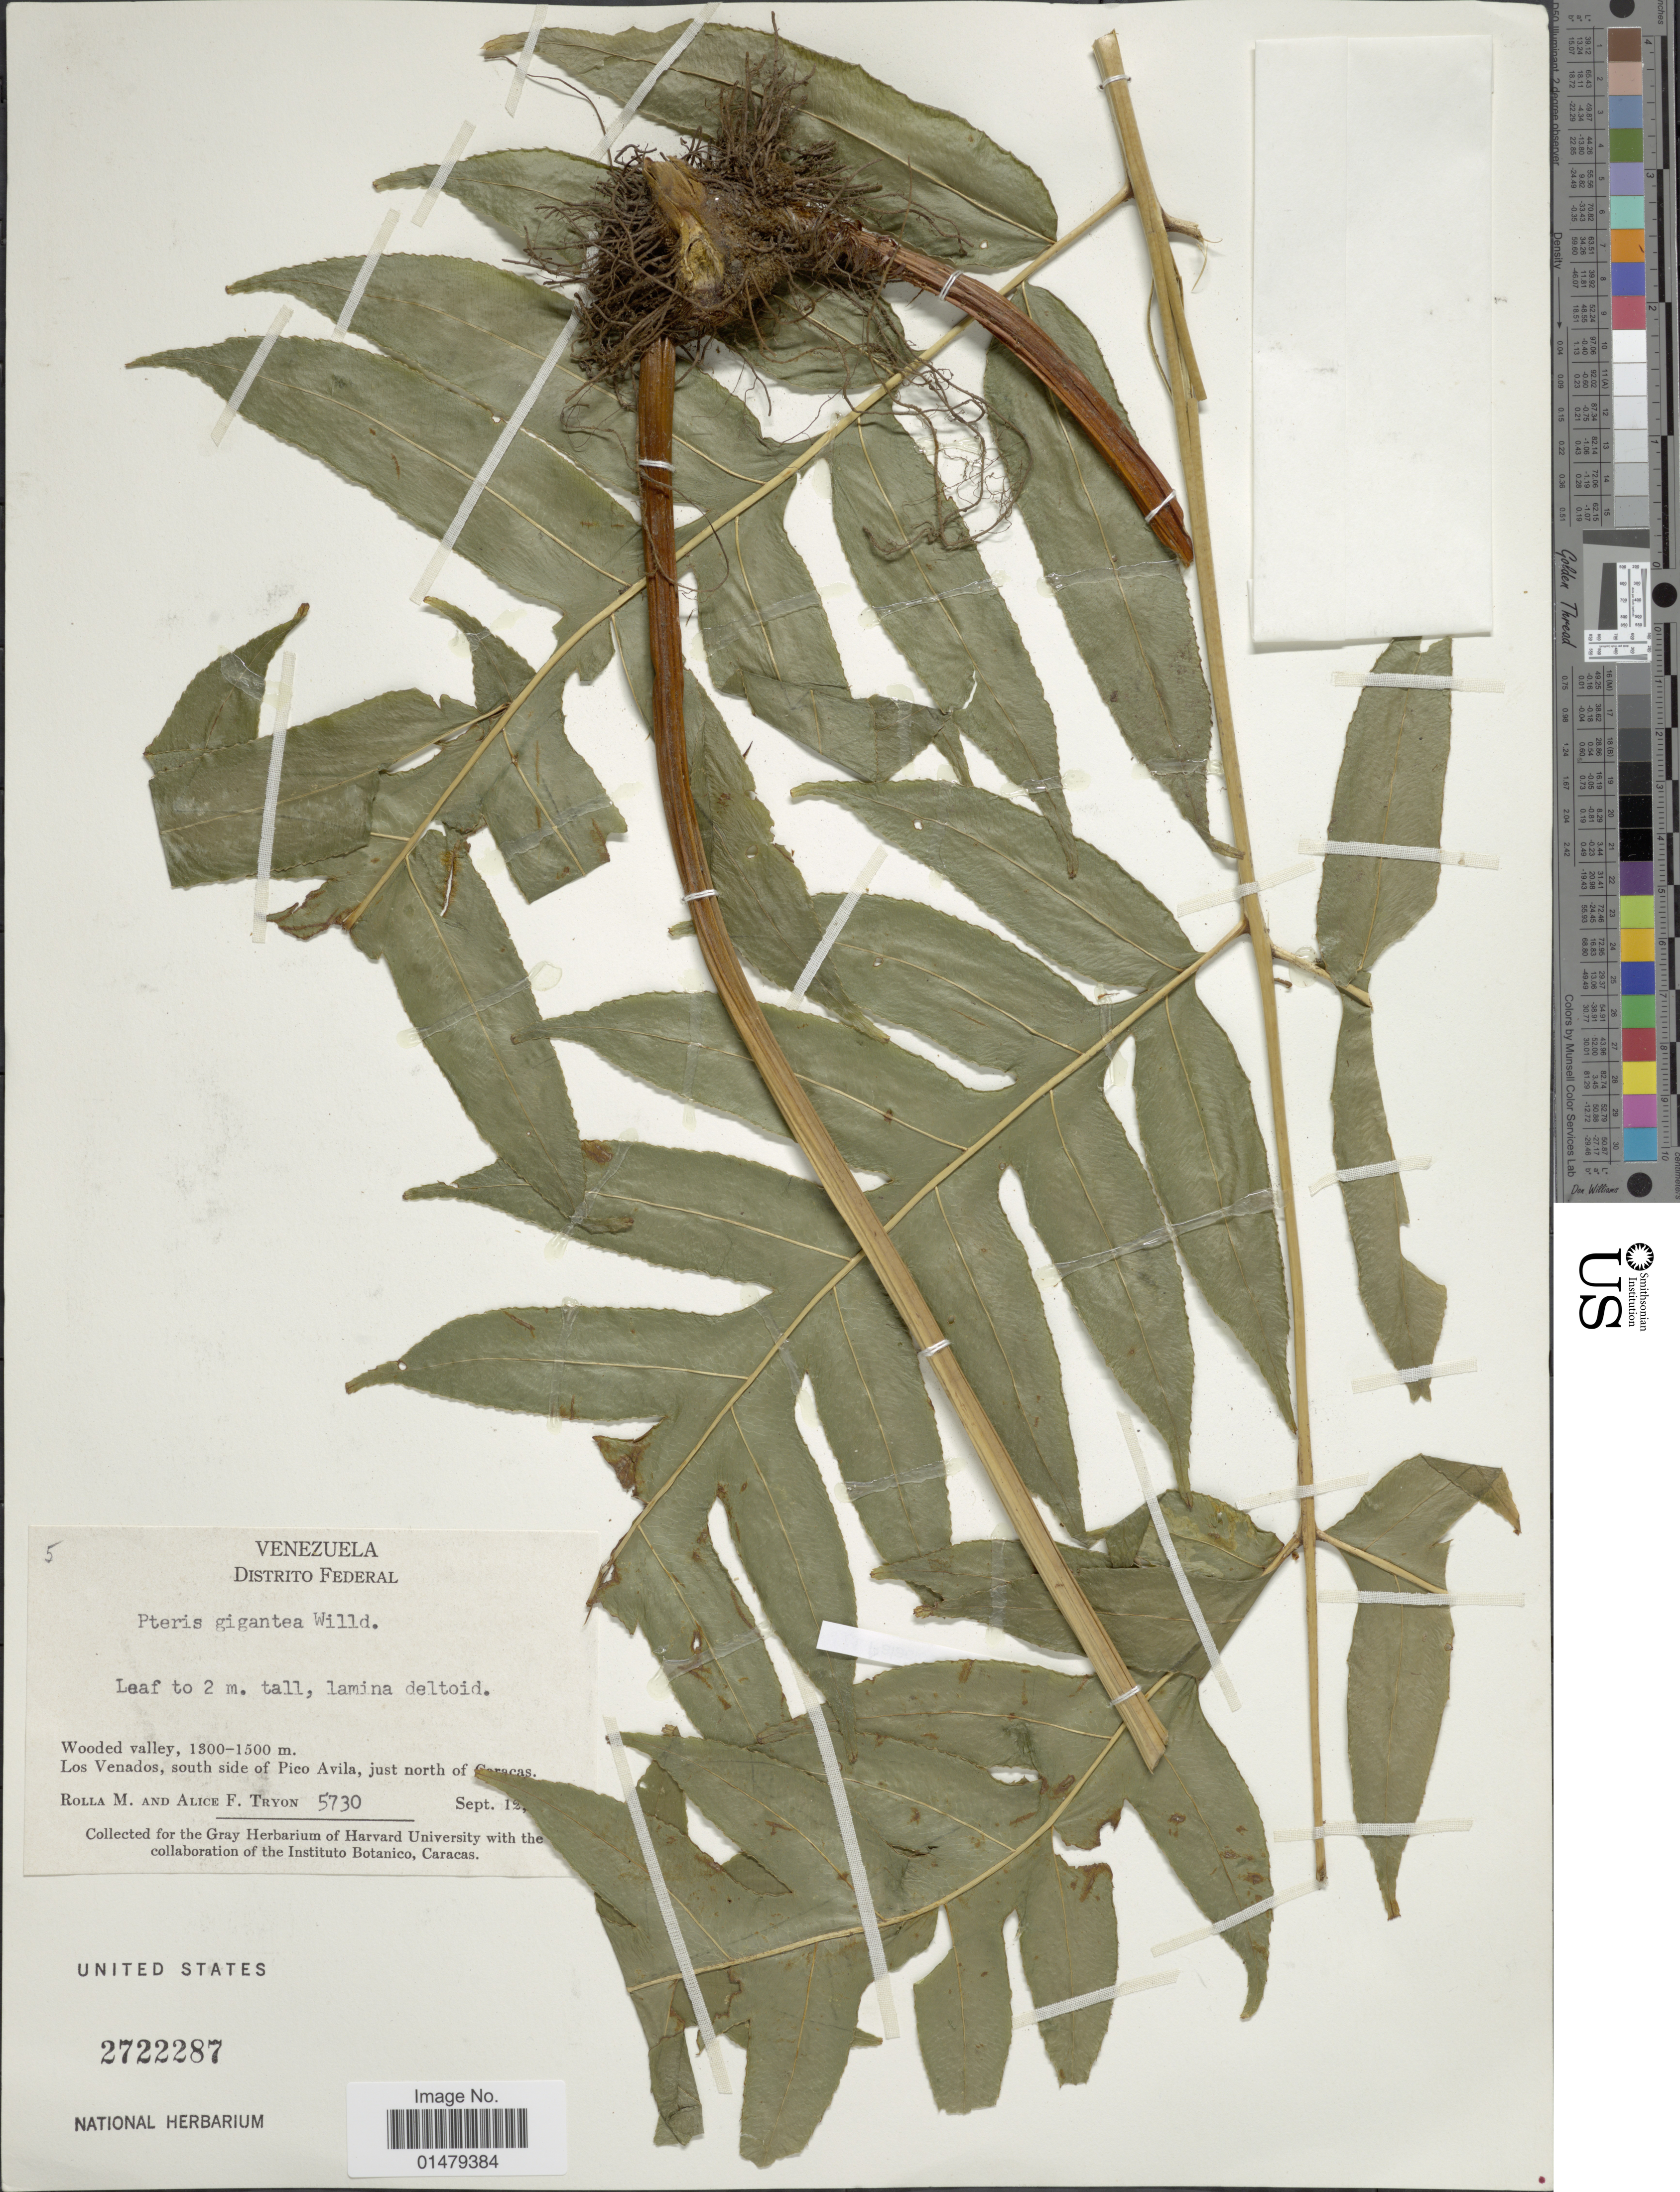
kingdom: Plantae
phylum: Tracheophyta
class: Polypodiopsida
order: Polypodiales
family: Pteridaceae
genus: Pteris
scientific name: Pteris gigantea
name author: Willd.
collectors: M. Rolla & A. F. Tryon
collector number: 5730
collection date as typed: Transcribed d/m/y: /9/19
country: Venezuela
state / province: Distrito Federal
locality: Distrito Federal. Los Venados, south side of Pico Avila, just north of Caracas.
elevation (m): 1300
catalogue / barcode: US 2722287